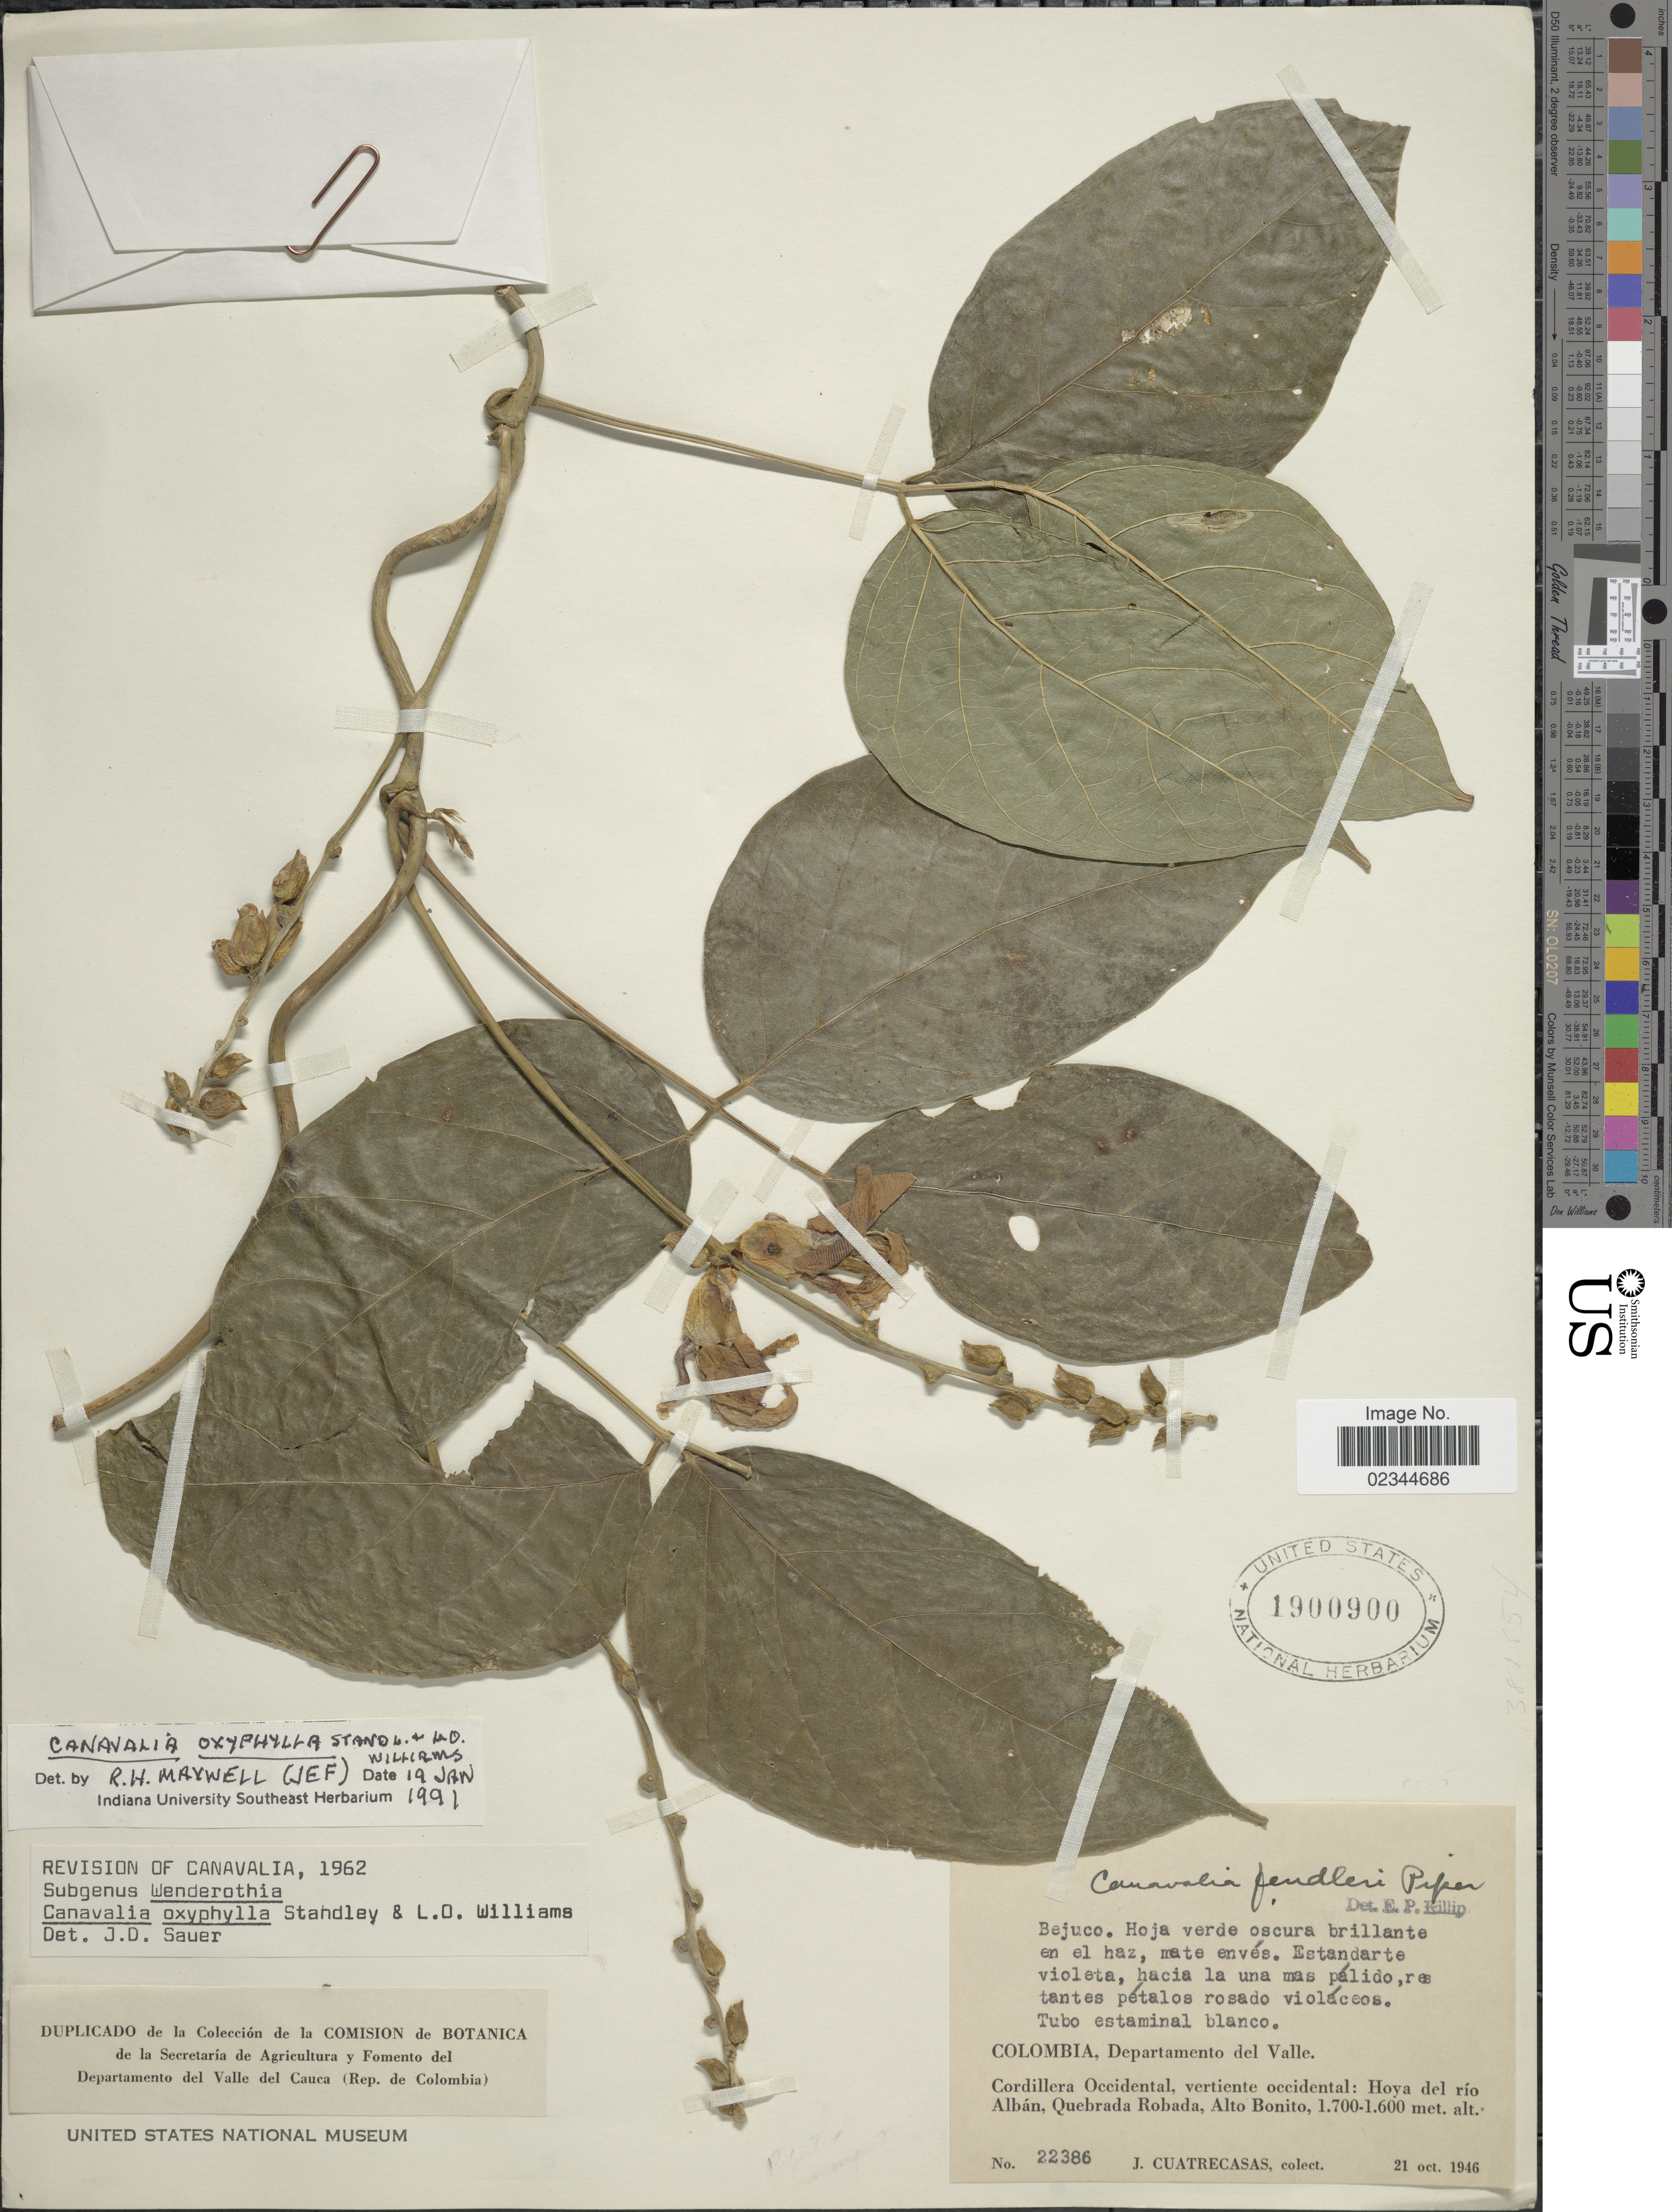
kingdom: Plantae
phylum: Tracheophyta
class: Magnoliopsida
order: Fabales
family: Fabaceae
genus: Canavalia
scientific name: Canavalia oxyphylla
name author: Standl. & L.O. Williams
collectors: J. Cuatrecasas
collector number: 22386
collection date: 1946-10-21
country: Colombia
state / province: Valle del Cauca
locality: Departamento del Valle. Cordillera Occidental, vertiente occidental: Hoya del Rio Alban, Quebrada Robada, Alto Bonito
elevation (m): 1600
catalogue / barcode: US 1900900